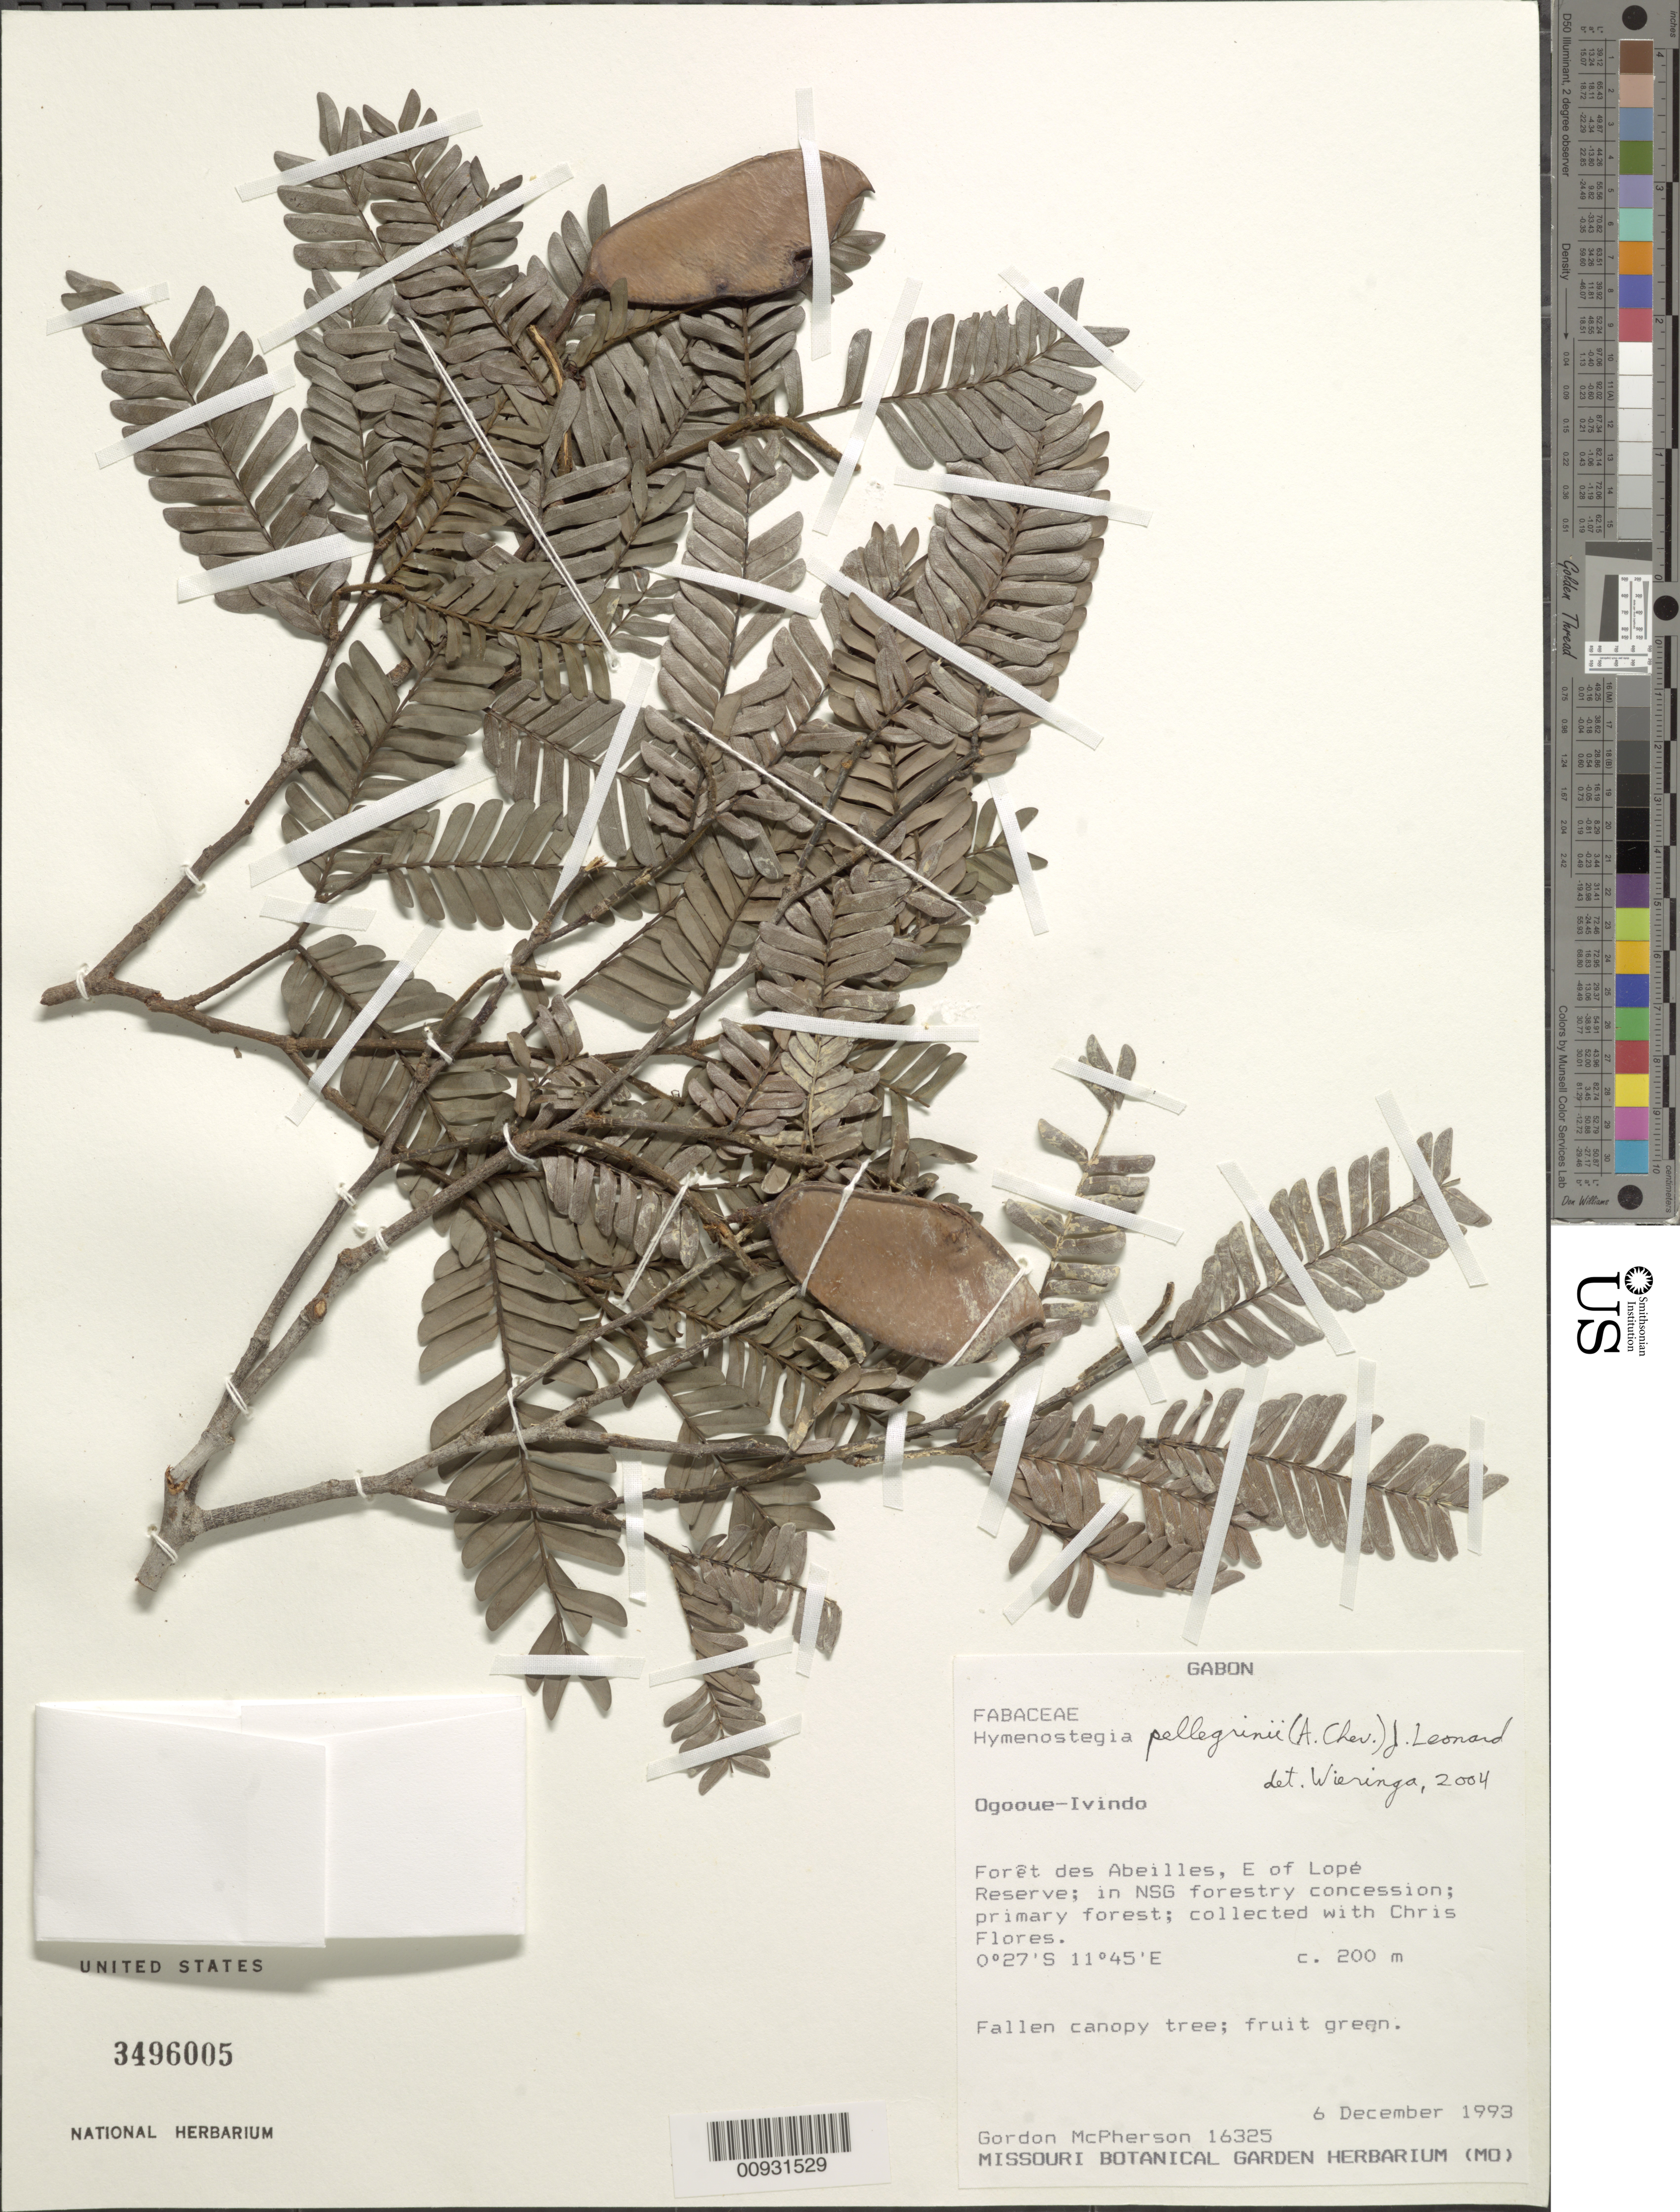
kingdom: Plantae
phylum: Tracheophyta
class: Magnoliopsida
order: Fabales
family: Fabaceae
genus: Hymenostegia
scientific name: Hymenostegia pellegrinii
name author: (A. Chev.) J. Léonard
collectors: G. D. McPherson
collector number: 16325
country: Gabon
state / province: Ogooué-Ivindo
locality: E of Lope Reserve, in NSG forestry consession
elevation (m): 200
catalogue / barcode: US 3496005